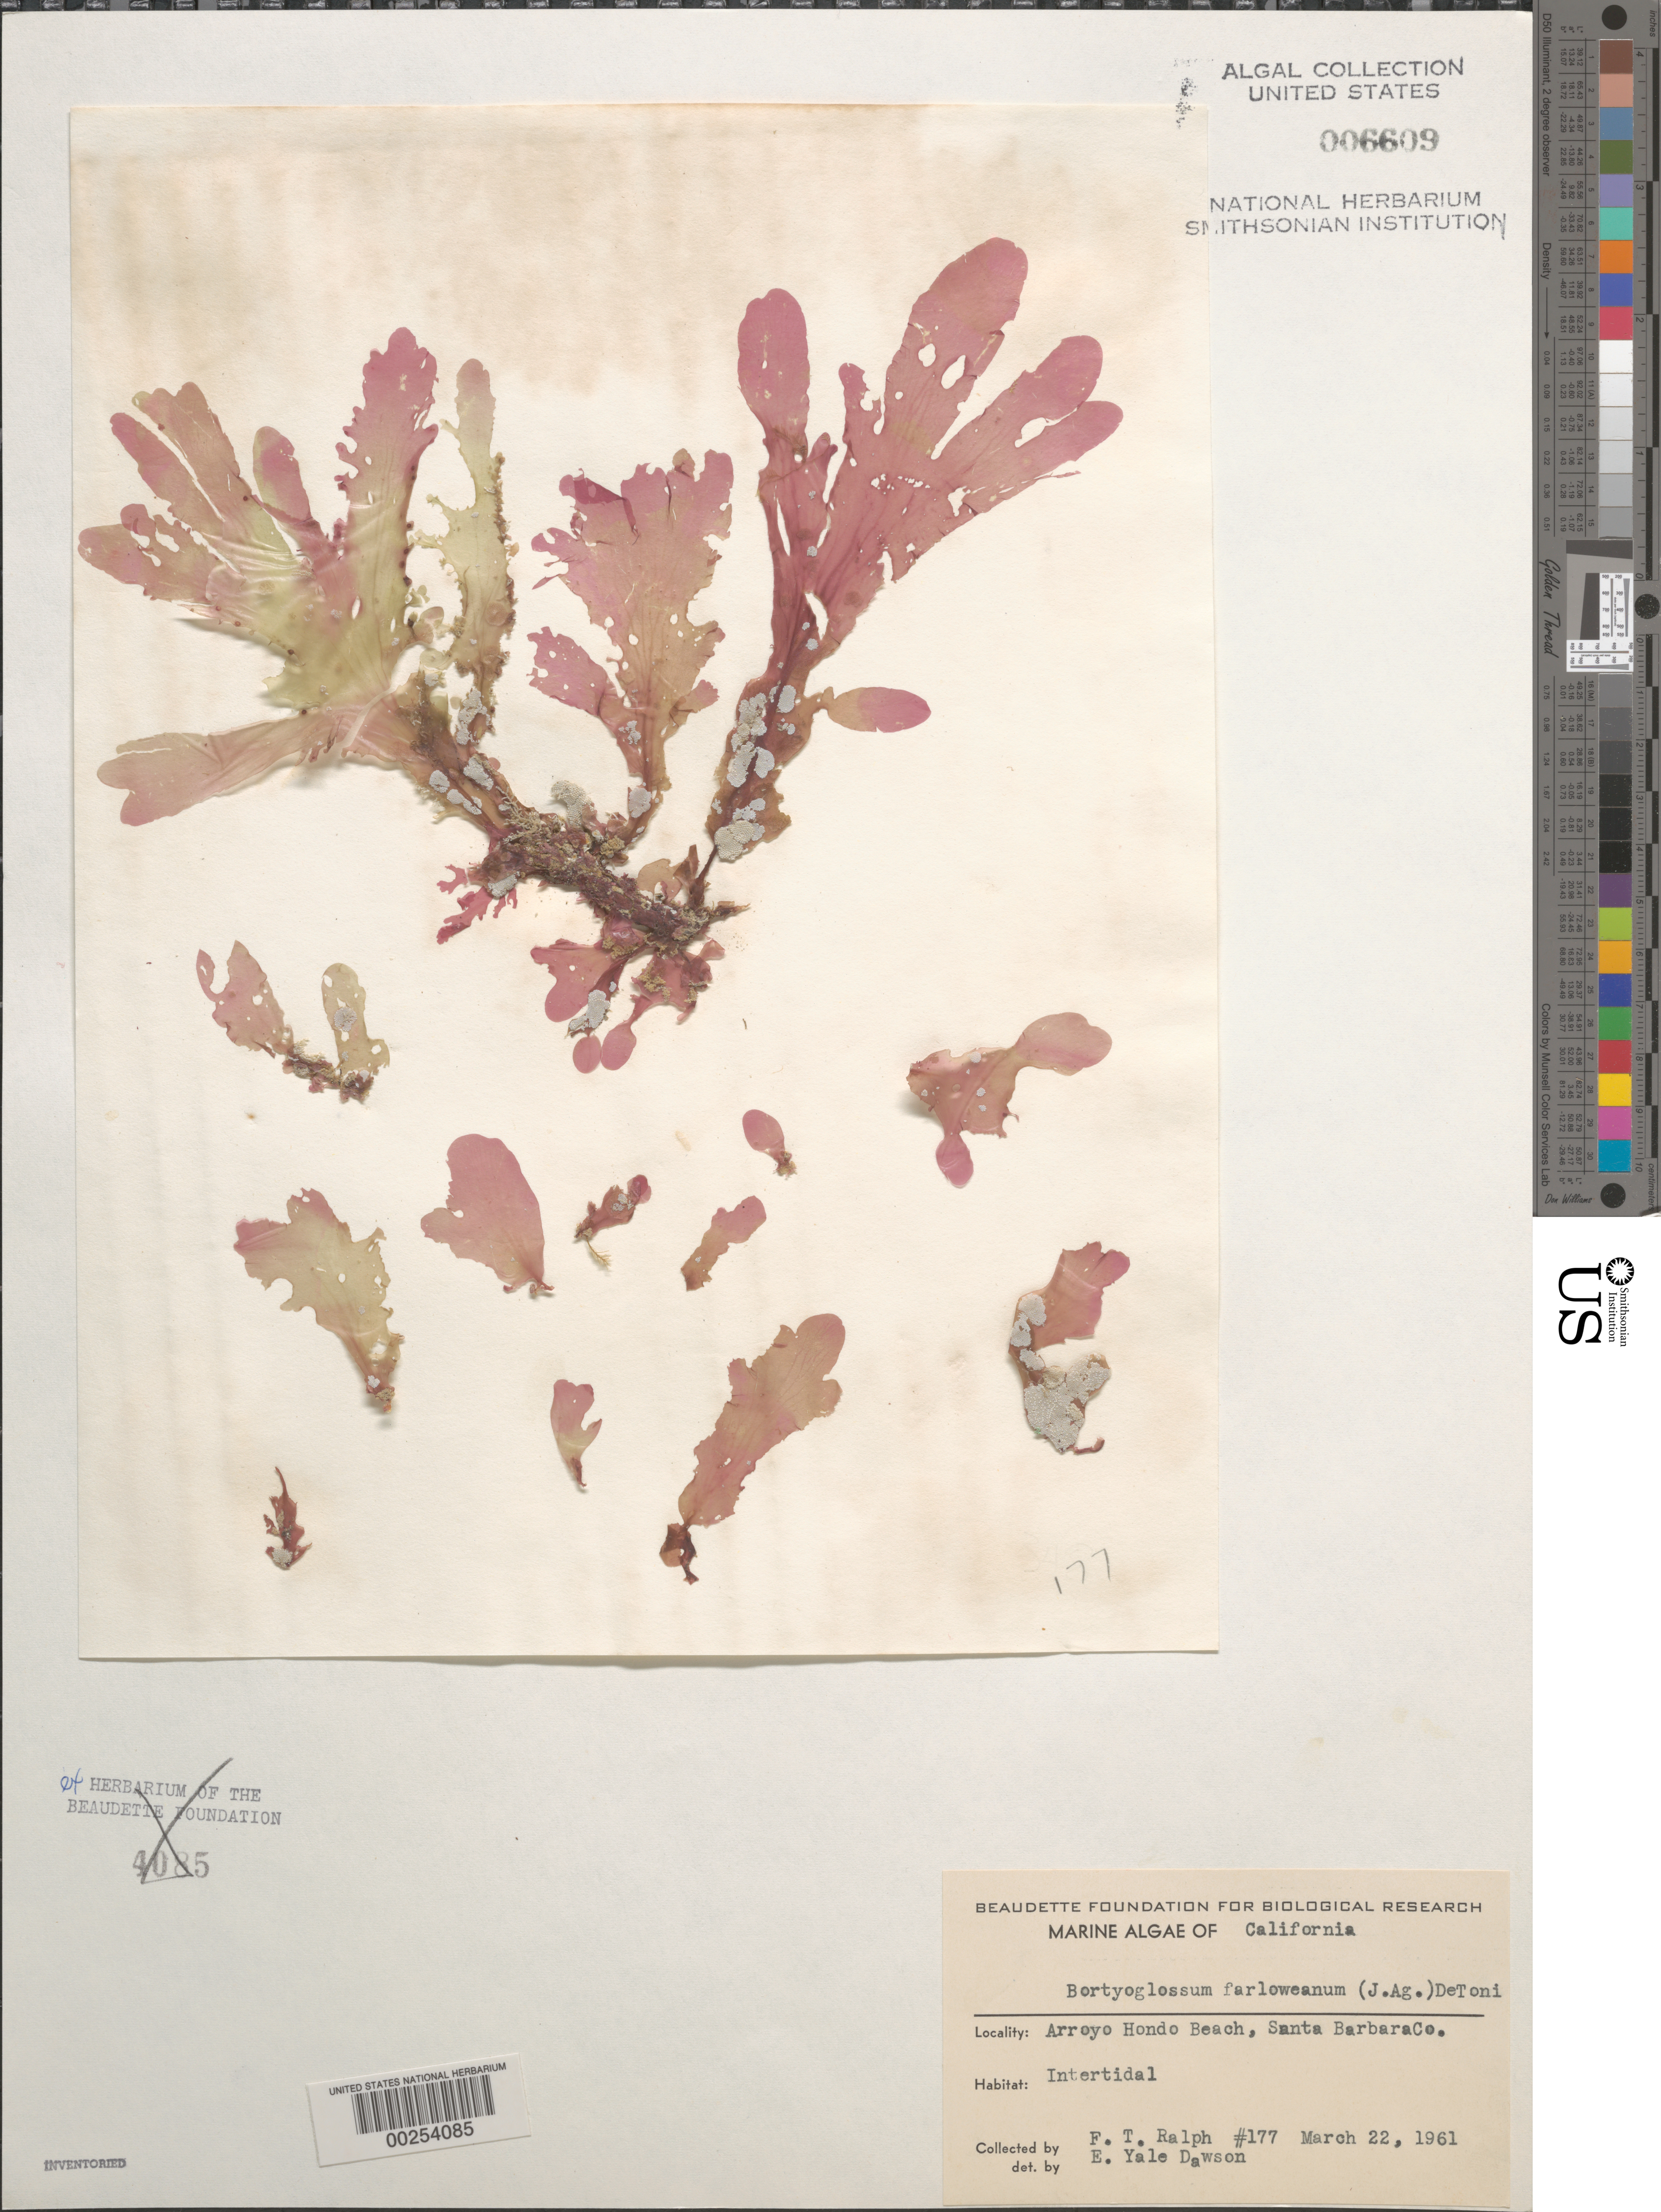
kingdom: Plantae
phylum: Rhodophyta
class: Florideophyceae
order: Ceramiales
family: Delesseriaceae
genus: Botryoglossum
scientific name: Botryoglossum farlowianum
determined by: Dawson, E. Y.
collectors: F. Ralph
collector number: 177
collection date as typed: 22 Mar 1961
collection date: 1961-03-22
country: United States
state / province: California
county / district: Santa Barbara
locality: Arroyo Honda Beach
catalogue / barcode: US 6609